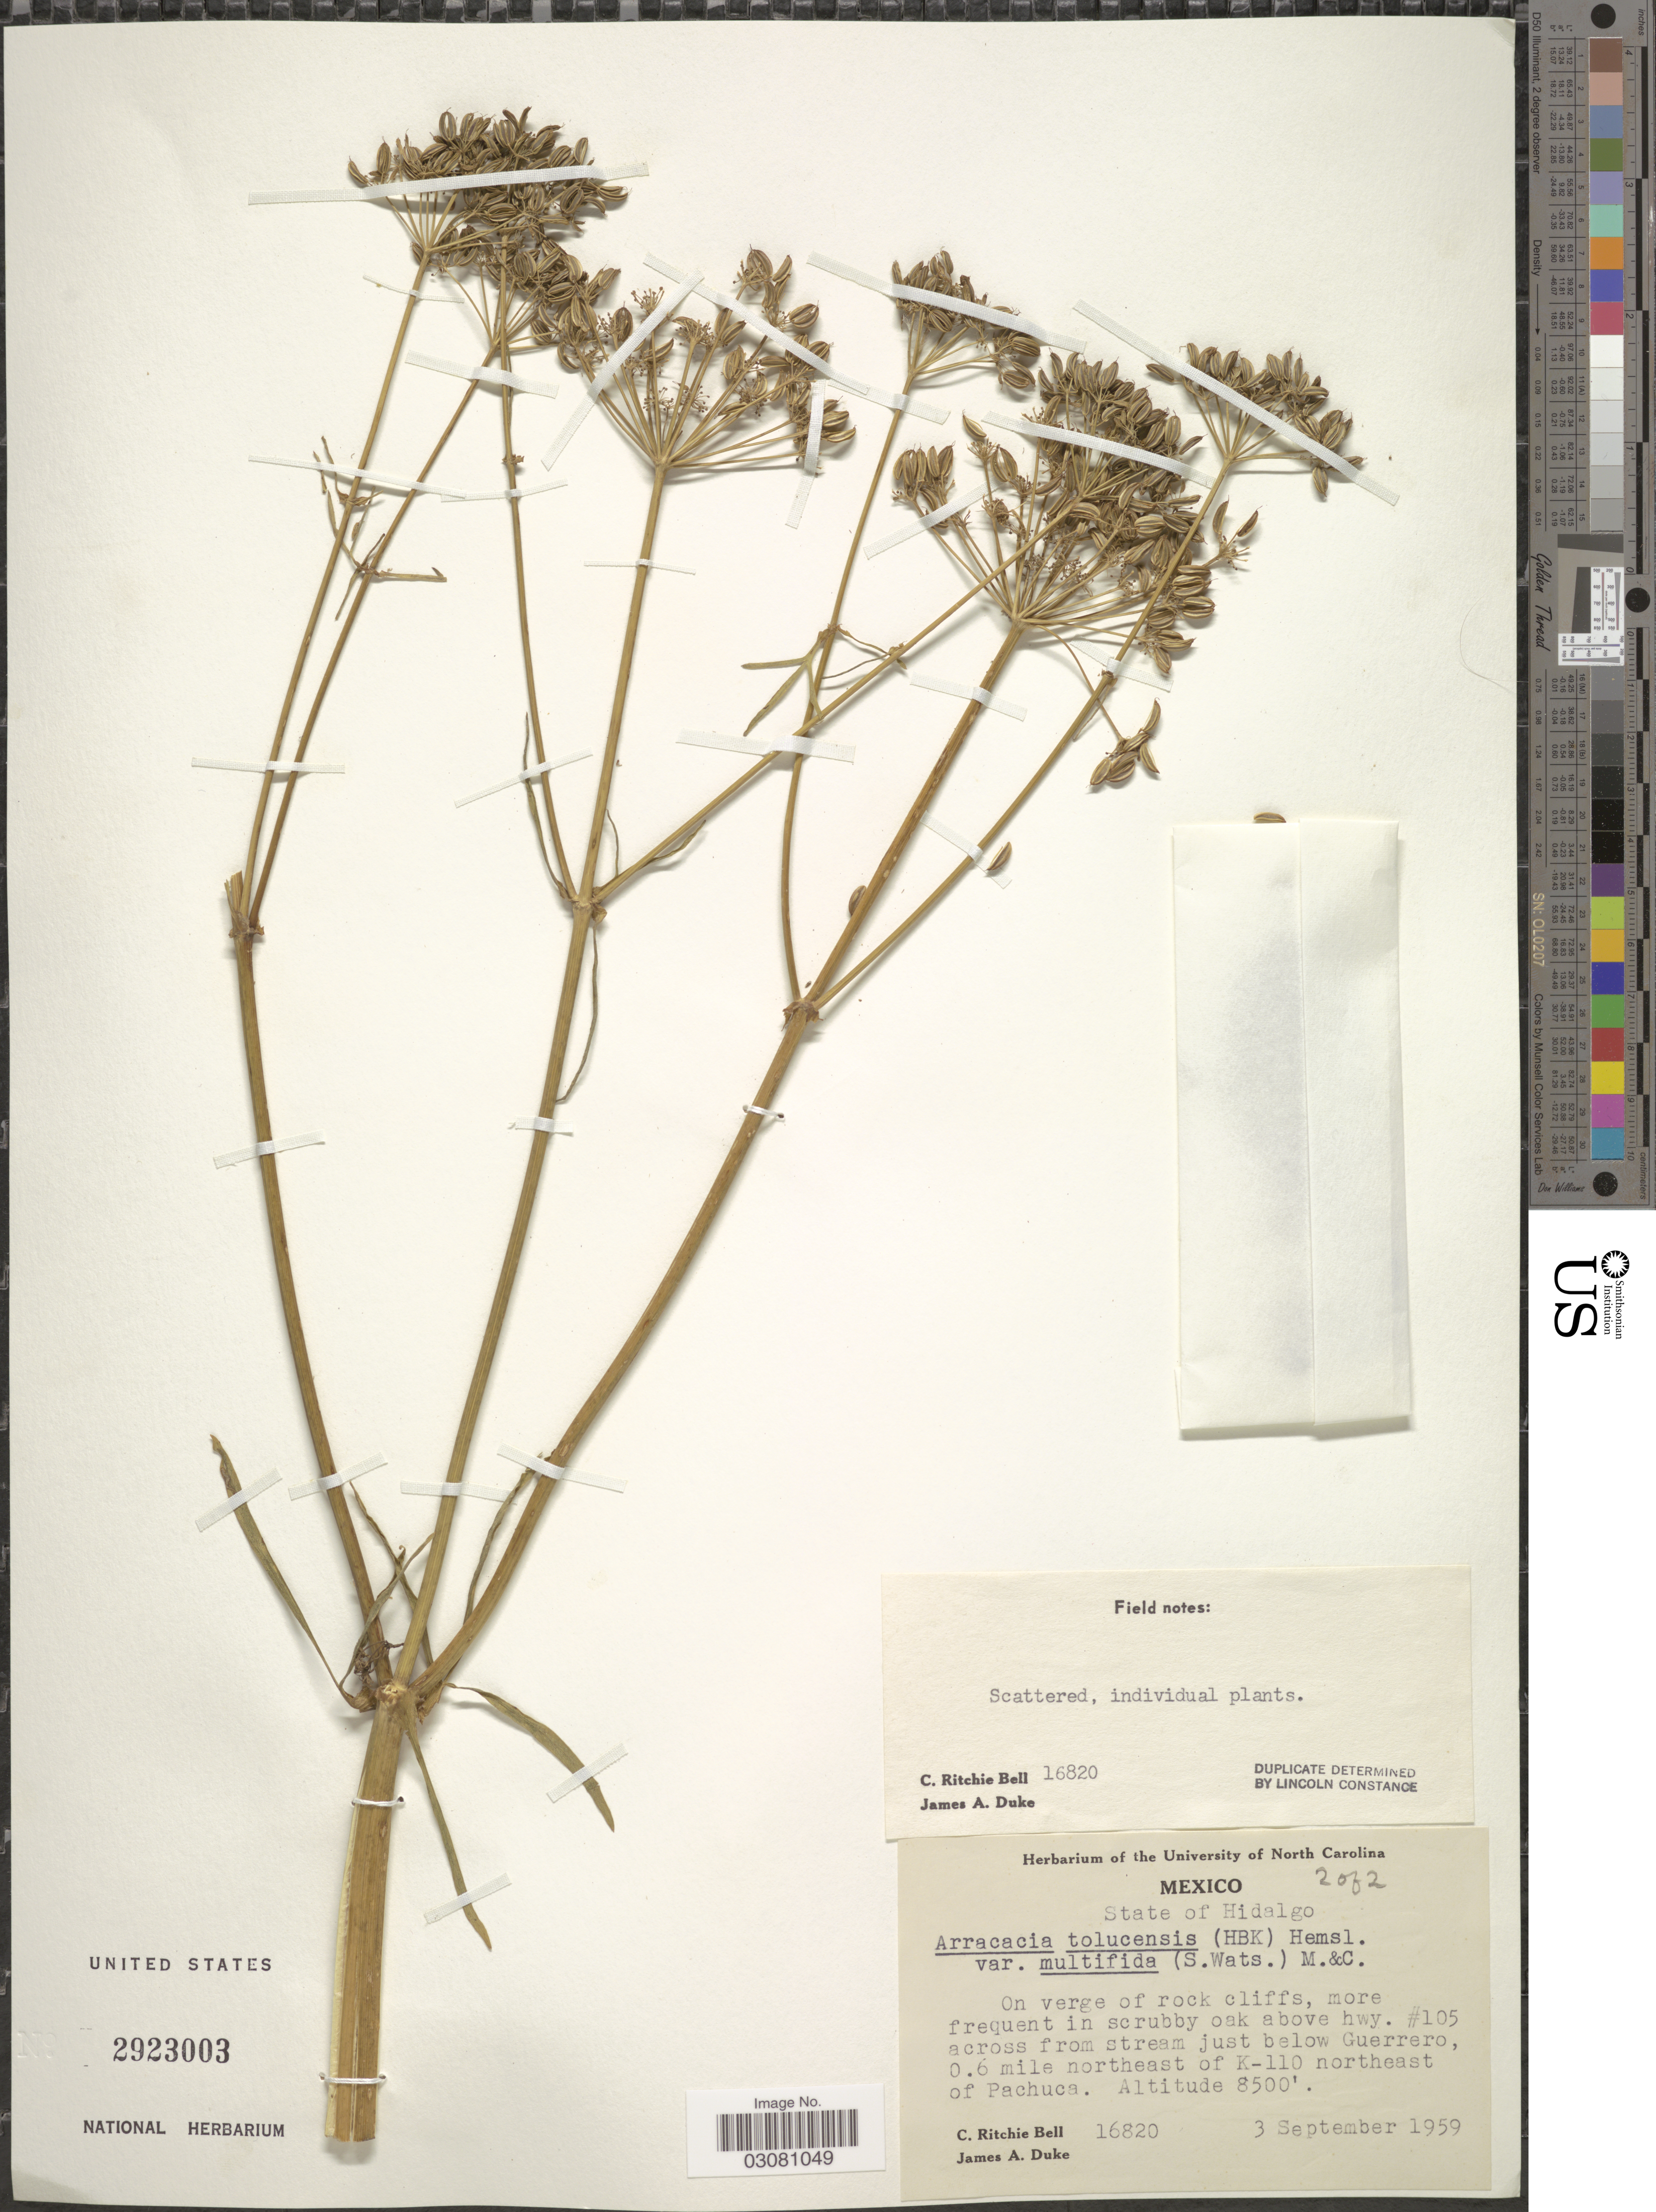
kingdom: Plantae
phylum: Tracheophyta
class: Magnoliopsida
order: Apiales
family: Apiaceae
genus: Arracacia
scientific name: Arracacia tolucensis var. multifida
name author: (S. Watson) Mathias & Constance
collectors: C. R. Bell & J. A. Duke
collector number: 16820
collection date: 1959-09-03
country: Mexico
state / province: Hidalgo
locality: Above hwy. #105 across from stream just below Guerrero, 0.6 mile northeast of K-110 northeast of Pachuca.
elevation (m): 2591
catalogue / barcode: US 2923003